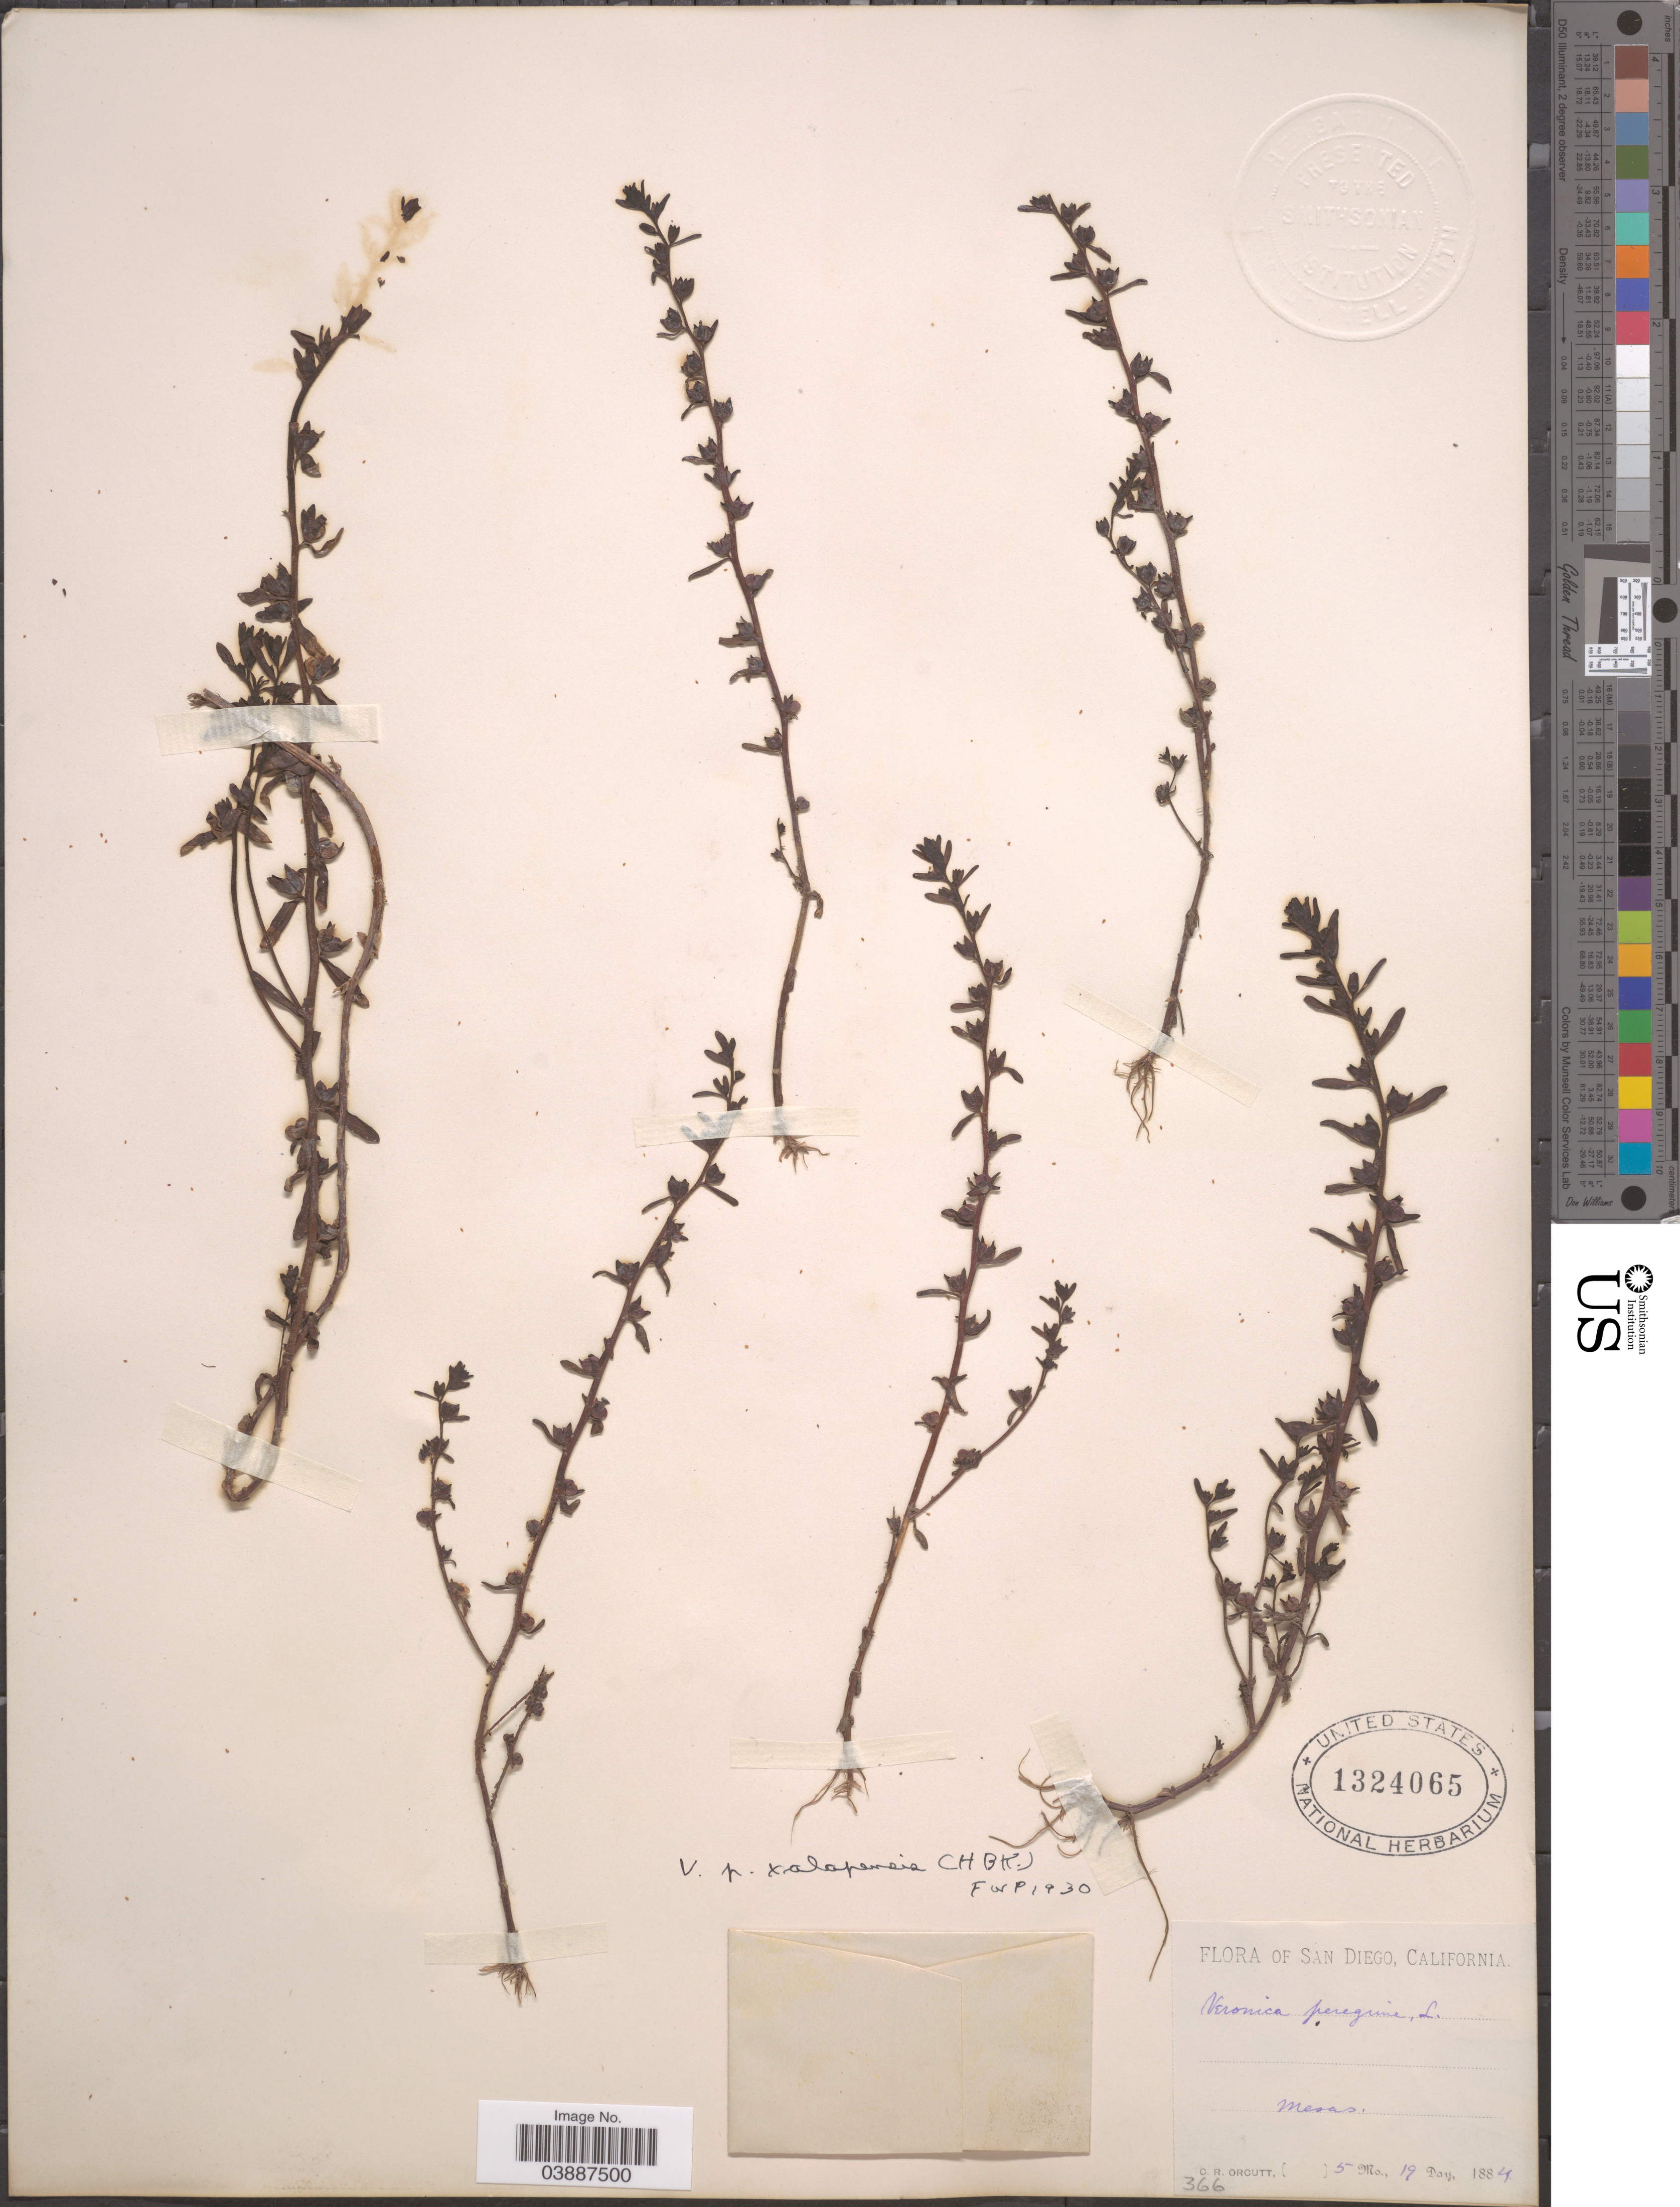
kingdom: Plantae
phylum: Tracheophyta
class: Magnoliopsida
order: Lamiales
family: Plantaginaceae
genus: Veronica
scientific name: Veronica xalapensis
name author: Kunth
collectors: C. R. Orcutt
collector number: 366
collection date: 1884-05-19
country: United States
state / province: California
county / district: San Diego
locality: San Diego. Mesas.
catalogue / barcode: US 1324065